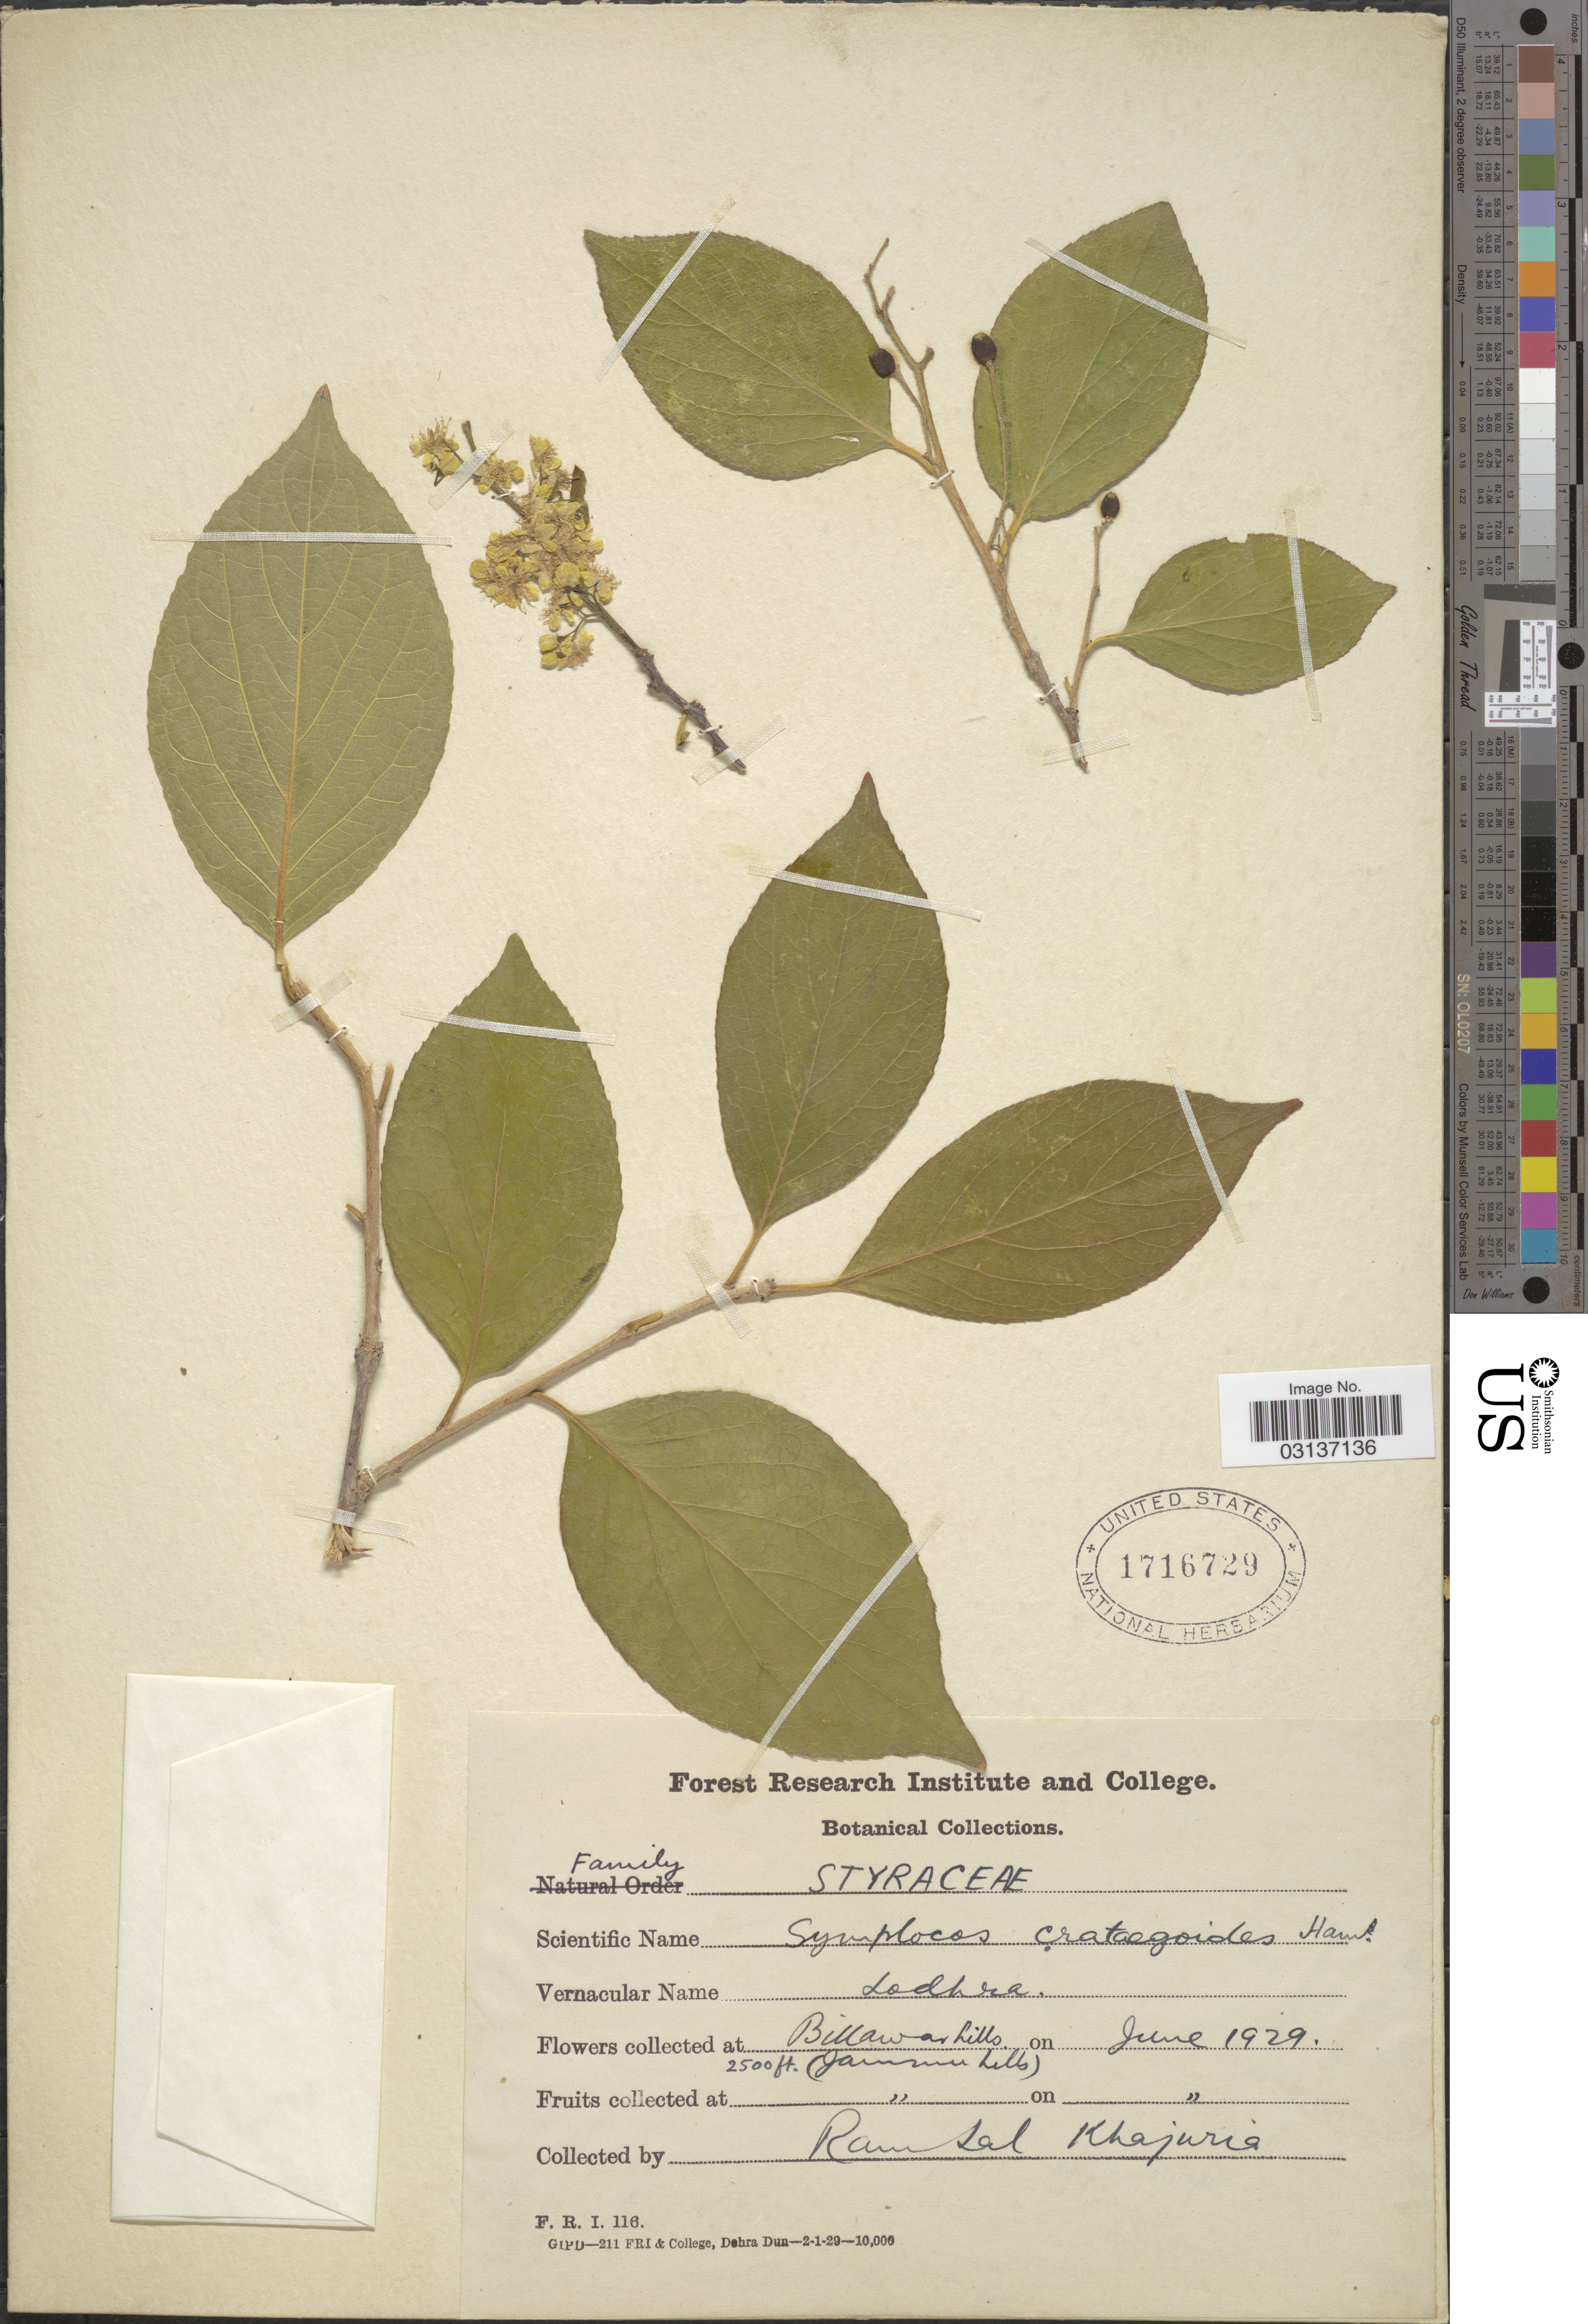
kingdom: Plantae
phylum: Tracheophyta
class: Magnoliopsida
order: Ericales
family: Symplocaceae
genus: Symplocos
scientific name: Symplocos paniculata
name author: Miq.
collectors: R. Khajuria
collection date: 1929-06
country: India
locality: Billawar hills (Jaunsar hills).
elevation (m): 762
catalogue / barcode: US 1716729